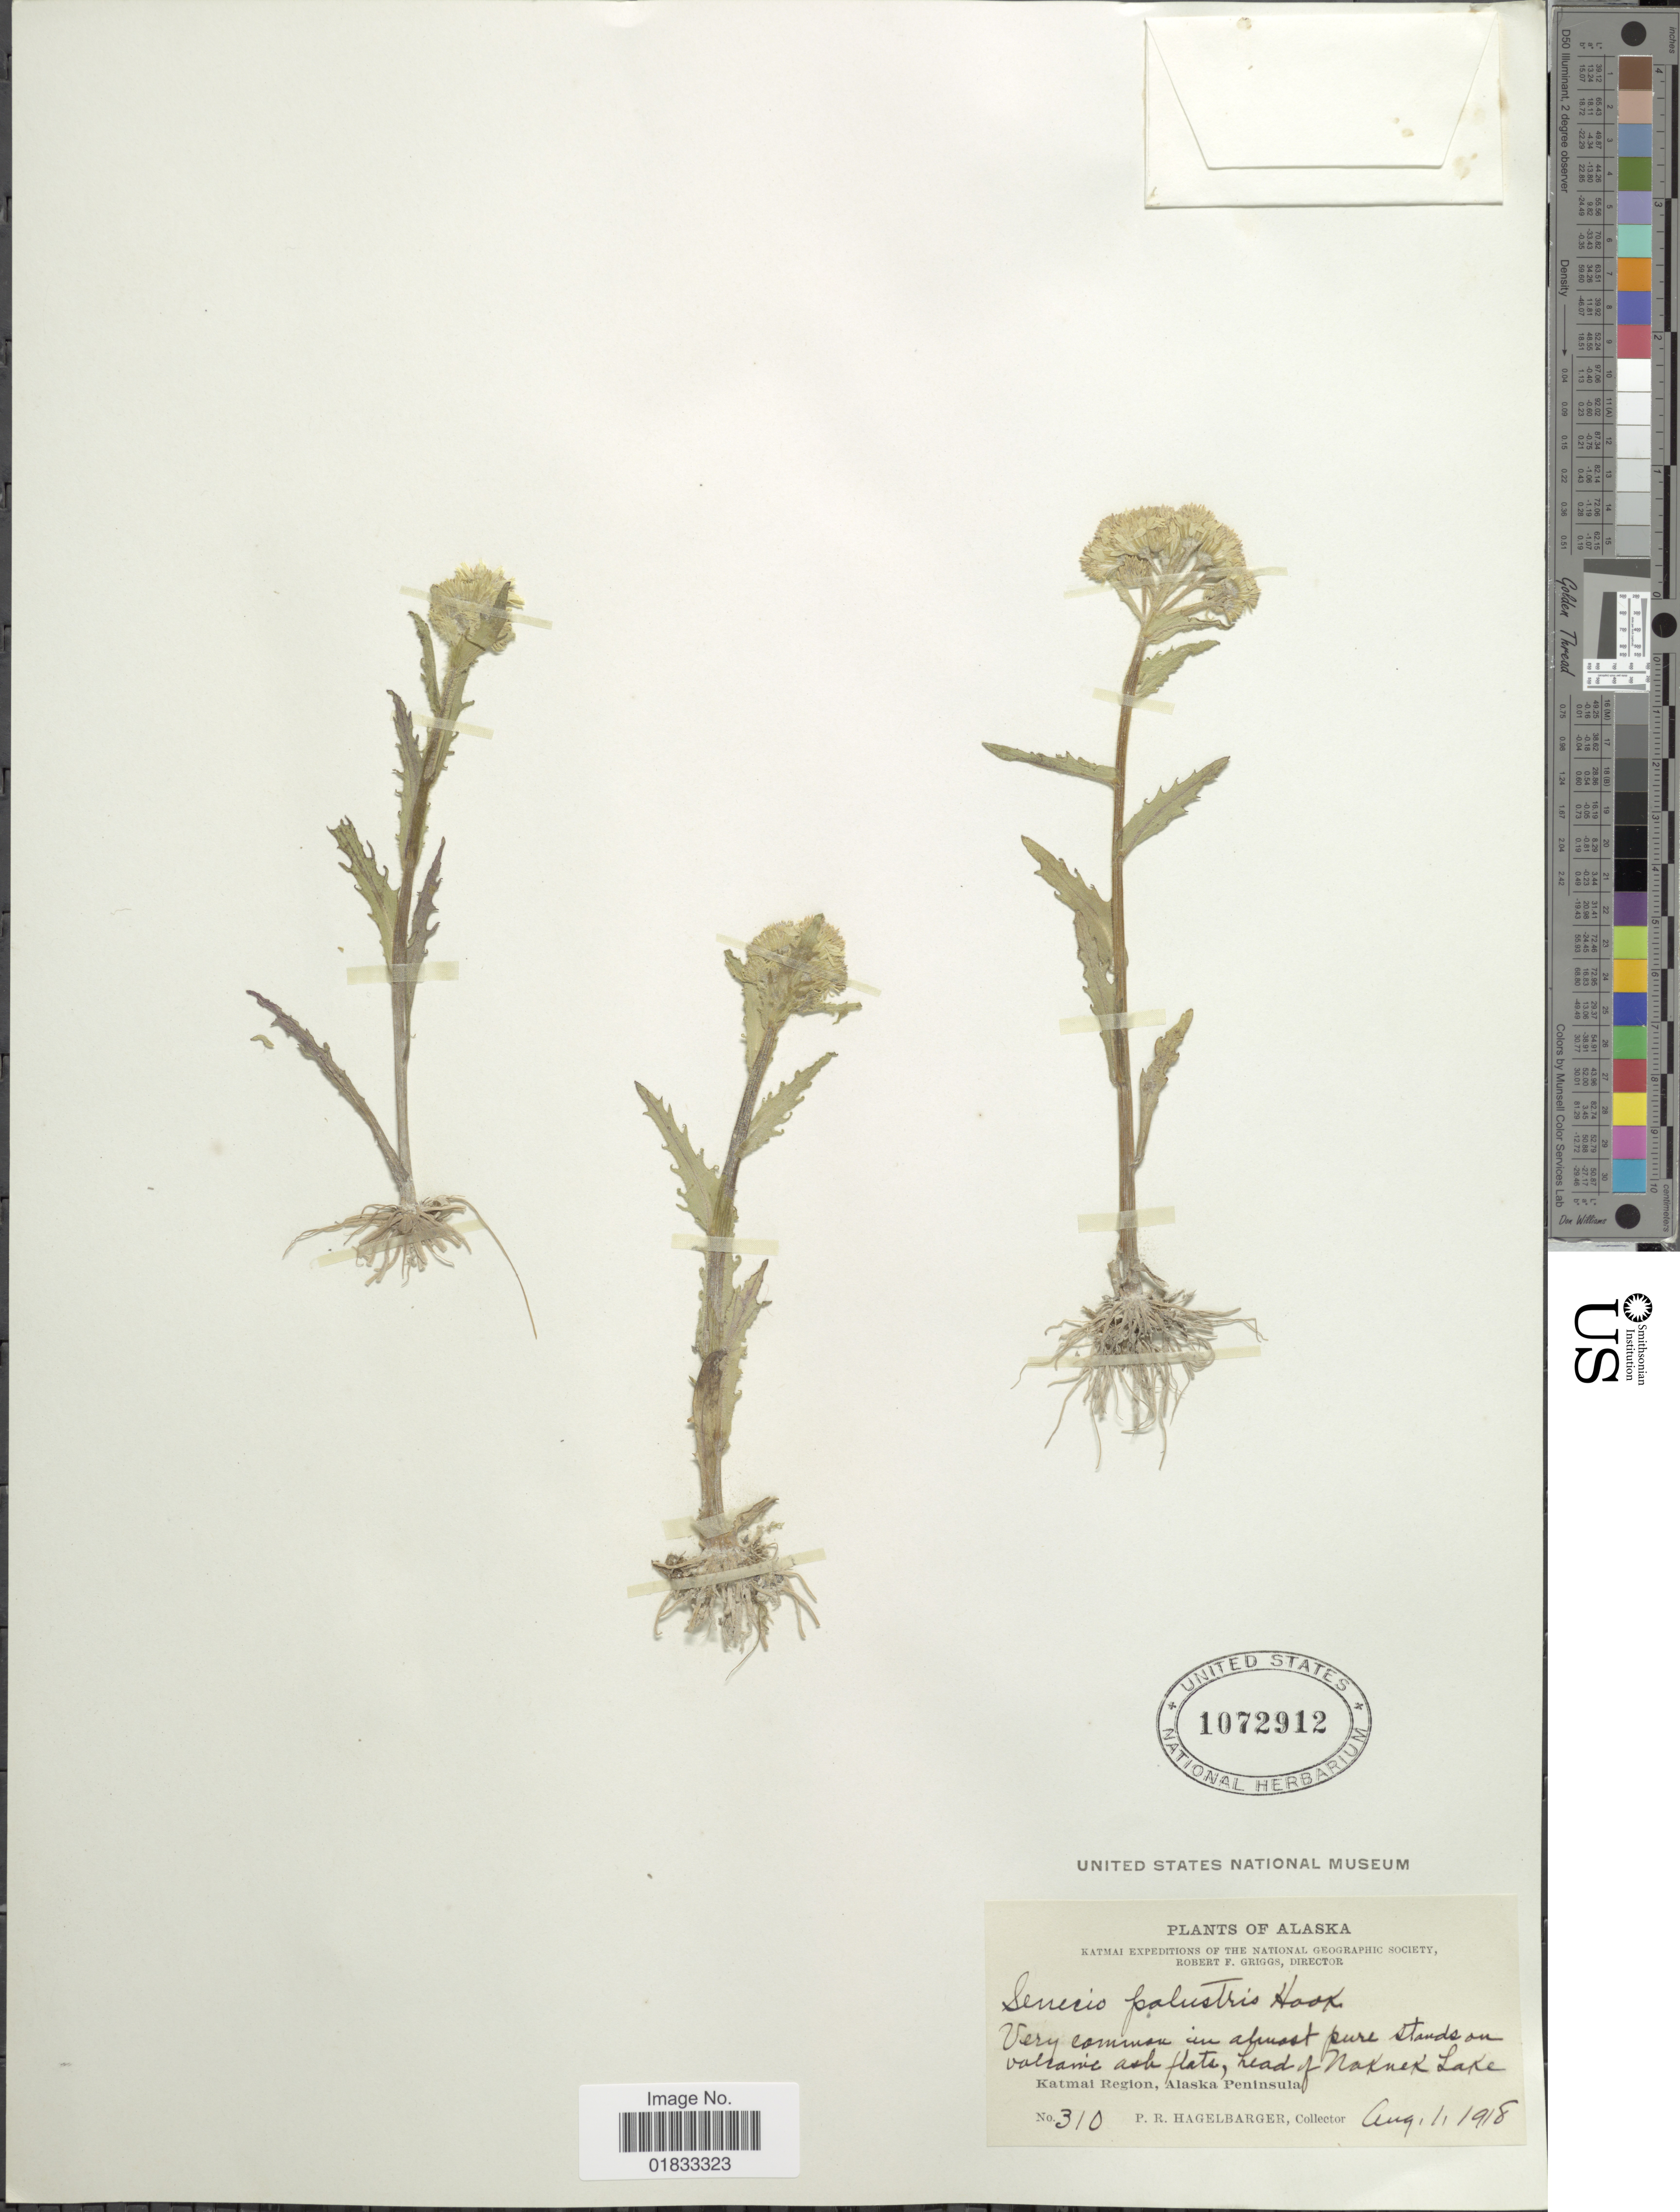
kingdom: Plantae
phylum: Tracheophyta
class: Magnoliopsida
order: Asterales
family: Asteraceae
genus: Tephroseris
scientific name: Tephroseris palustris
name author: (L.) Rchb.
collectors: P. Hagelbarger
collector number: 310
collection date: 1918-08-01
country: United States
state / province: Alaska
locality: Very common in almost pure stands on volcanic ash flats, head of Naknek Lake, Katmai Region, Alaska Peninsula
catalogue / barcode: US 1072912